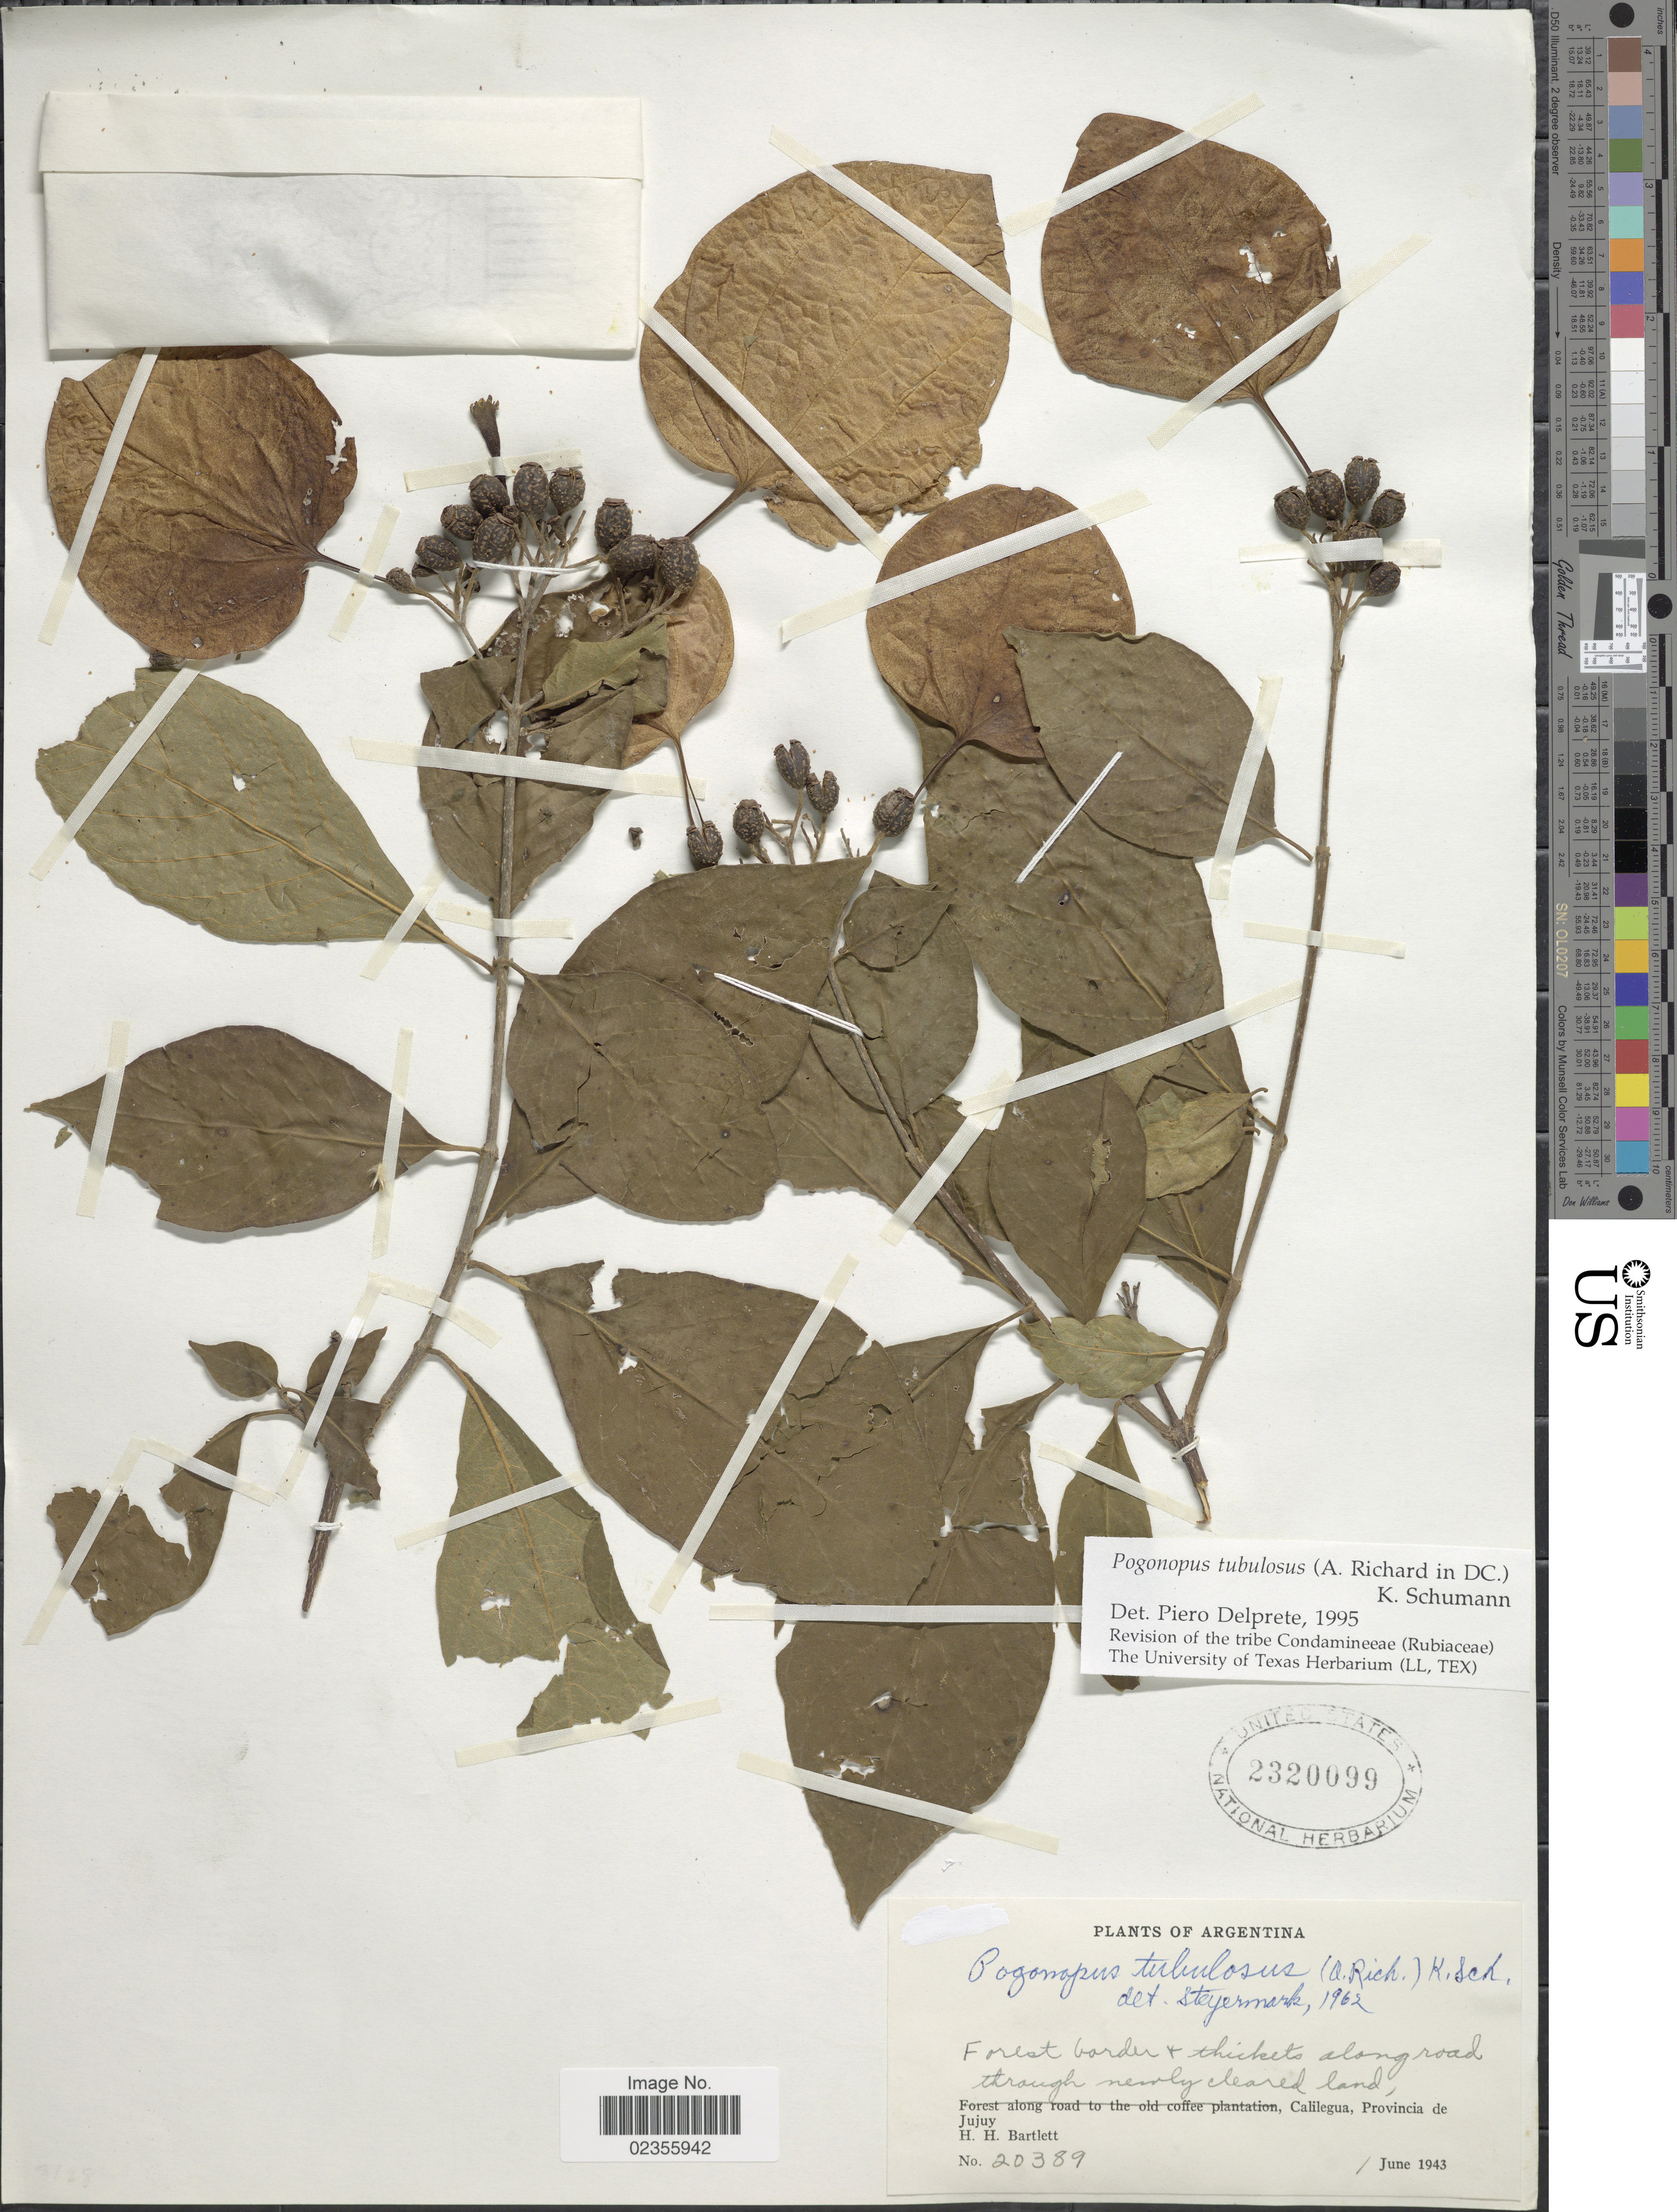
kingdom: Plantae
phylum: Tracheophyta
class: Magnoliopsida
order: Gentianales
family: Rubiaceae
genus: Pogonopus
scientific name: Pogonopus tubulosus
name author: (A. Rich. in DC.) K. Schum.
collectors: H. H. Bartlett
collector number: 20389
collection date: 1943-06-01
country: Argentina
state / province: Jujuy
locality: Calilgua, Provincia de Jujuy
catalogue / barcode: US 2320099